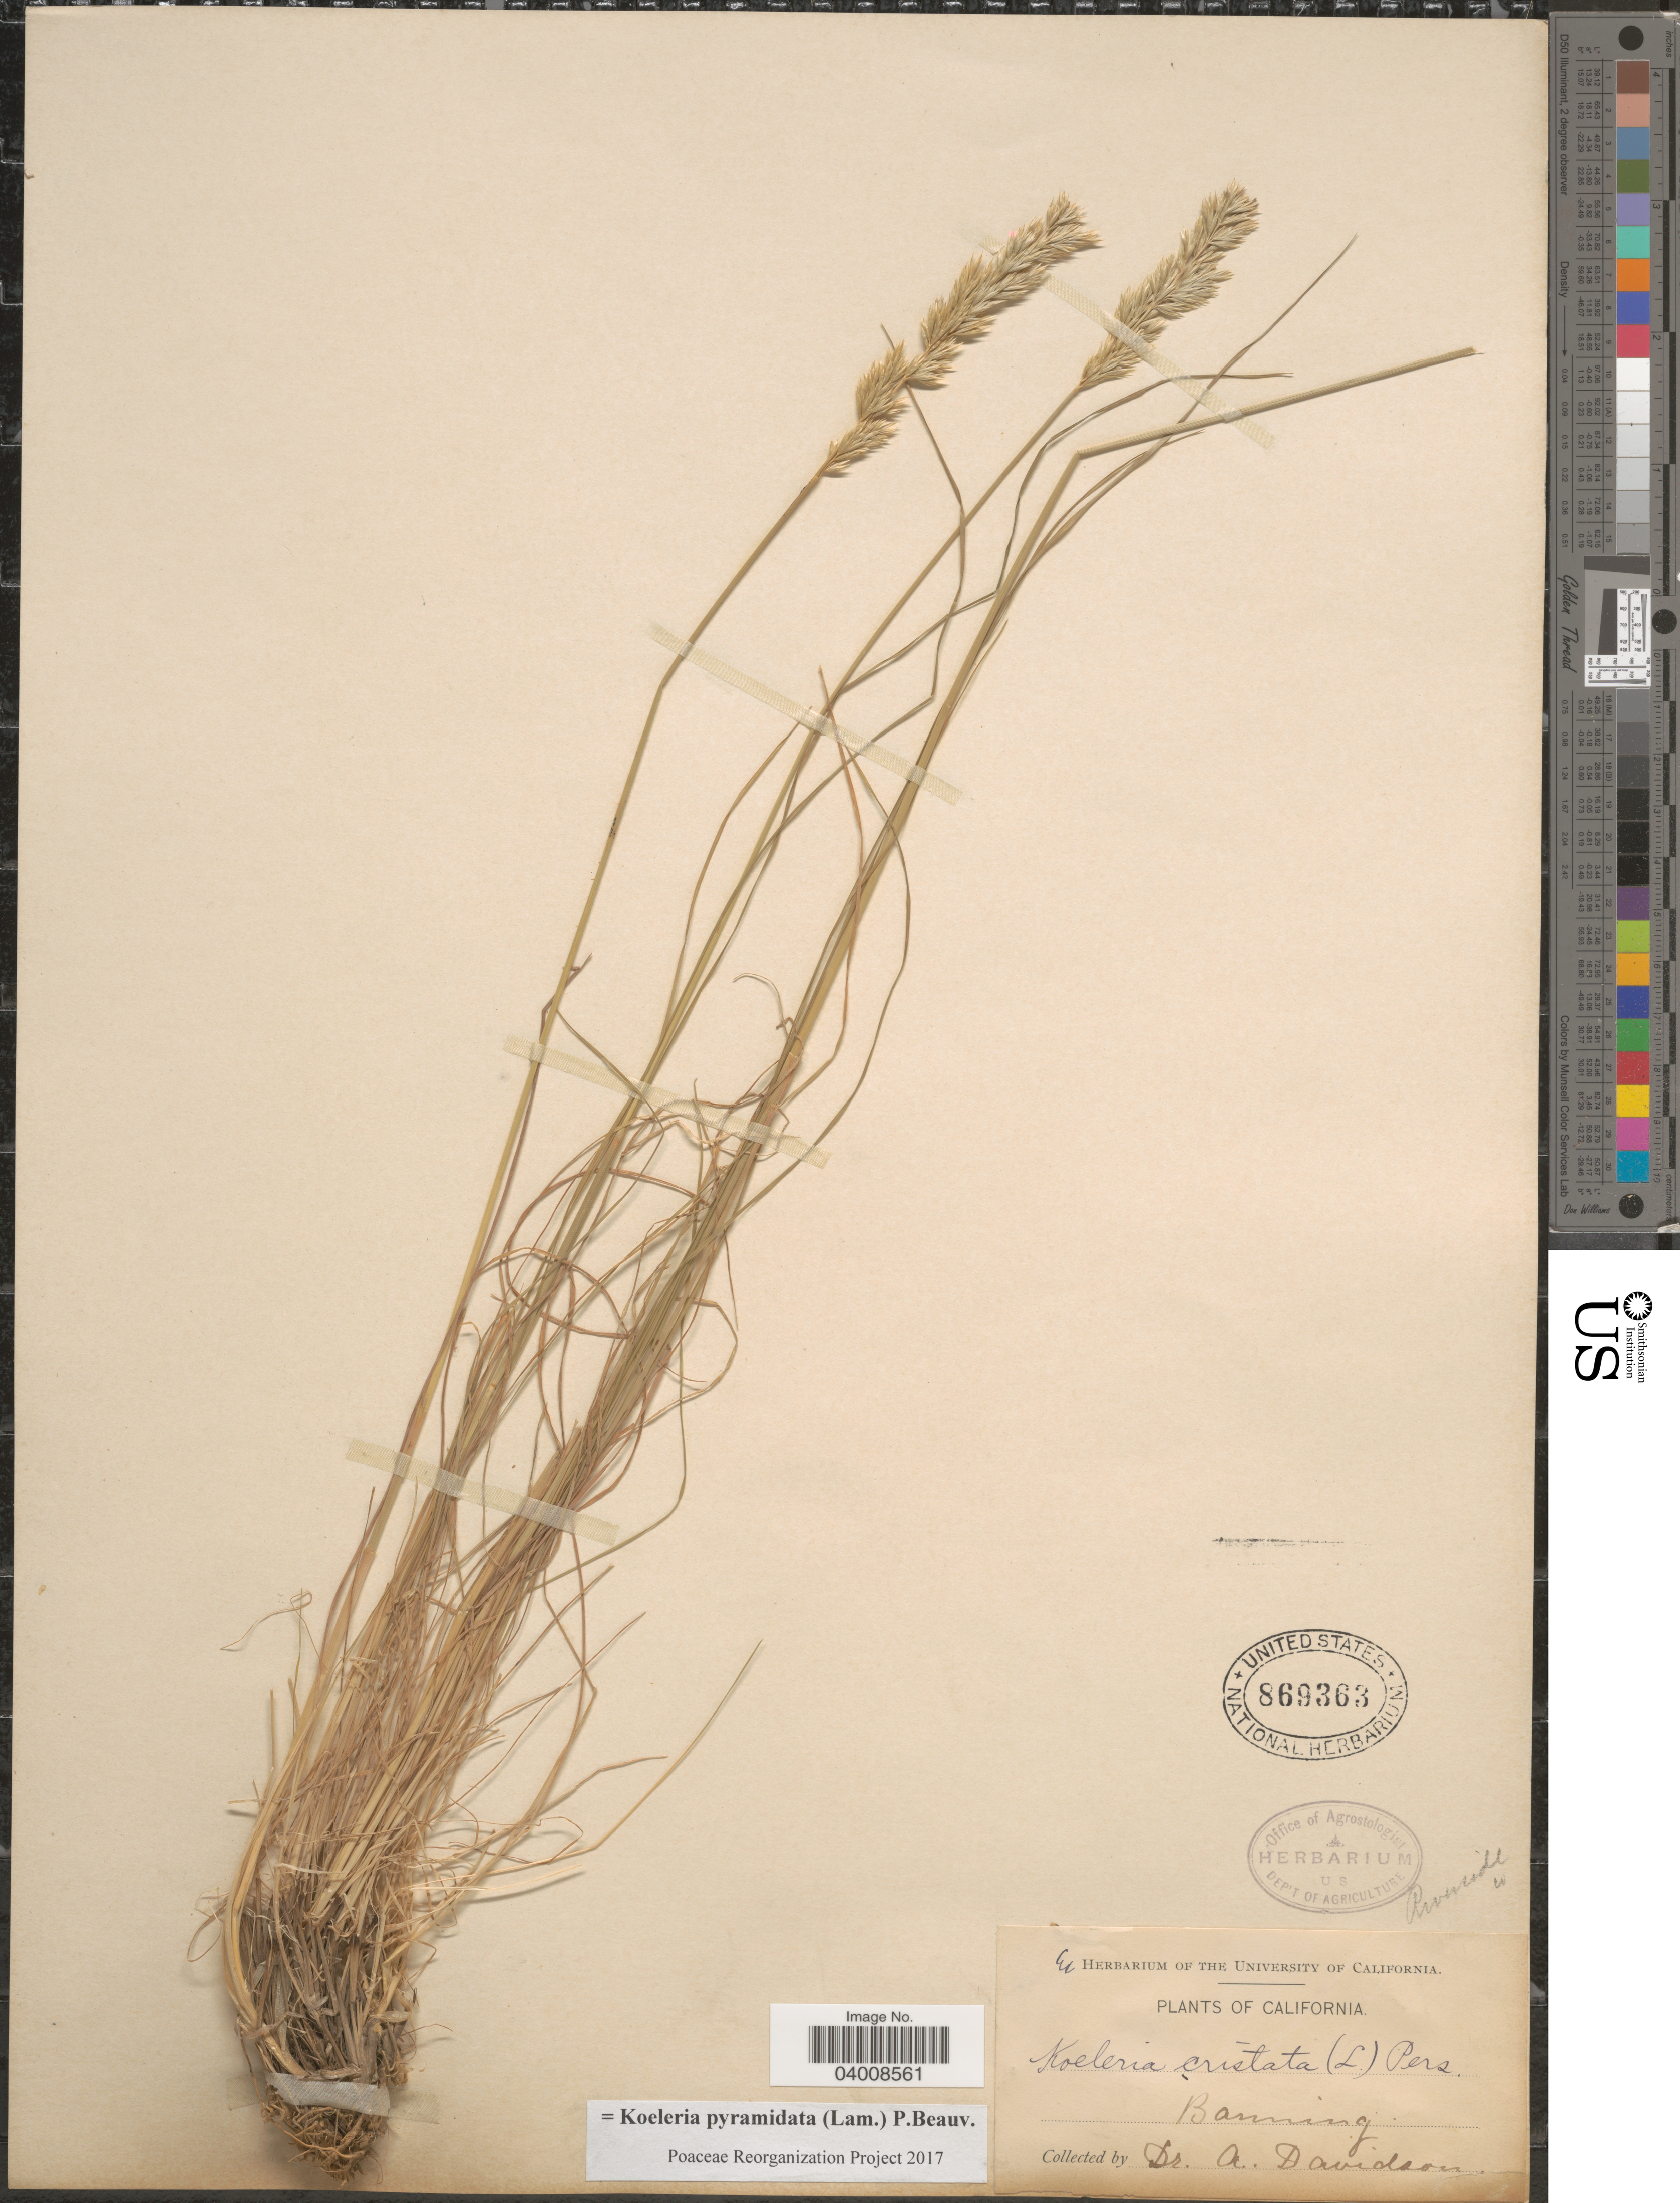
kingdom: Plantae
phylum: Tracheophyta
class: Liliopsida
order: Poales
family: Poaceae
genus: Koeleria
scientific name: Koeleria pyramidata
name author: (Lam.) P. Beauv.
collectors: A. Davidson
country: United States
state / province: California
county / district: Riverside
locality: Banning. Riverside Co.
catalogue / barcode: US 869363